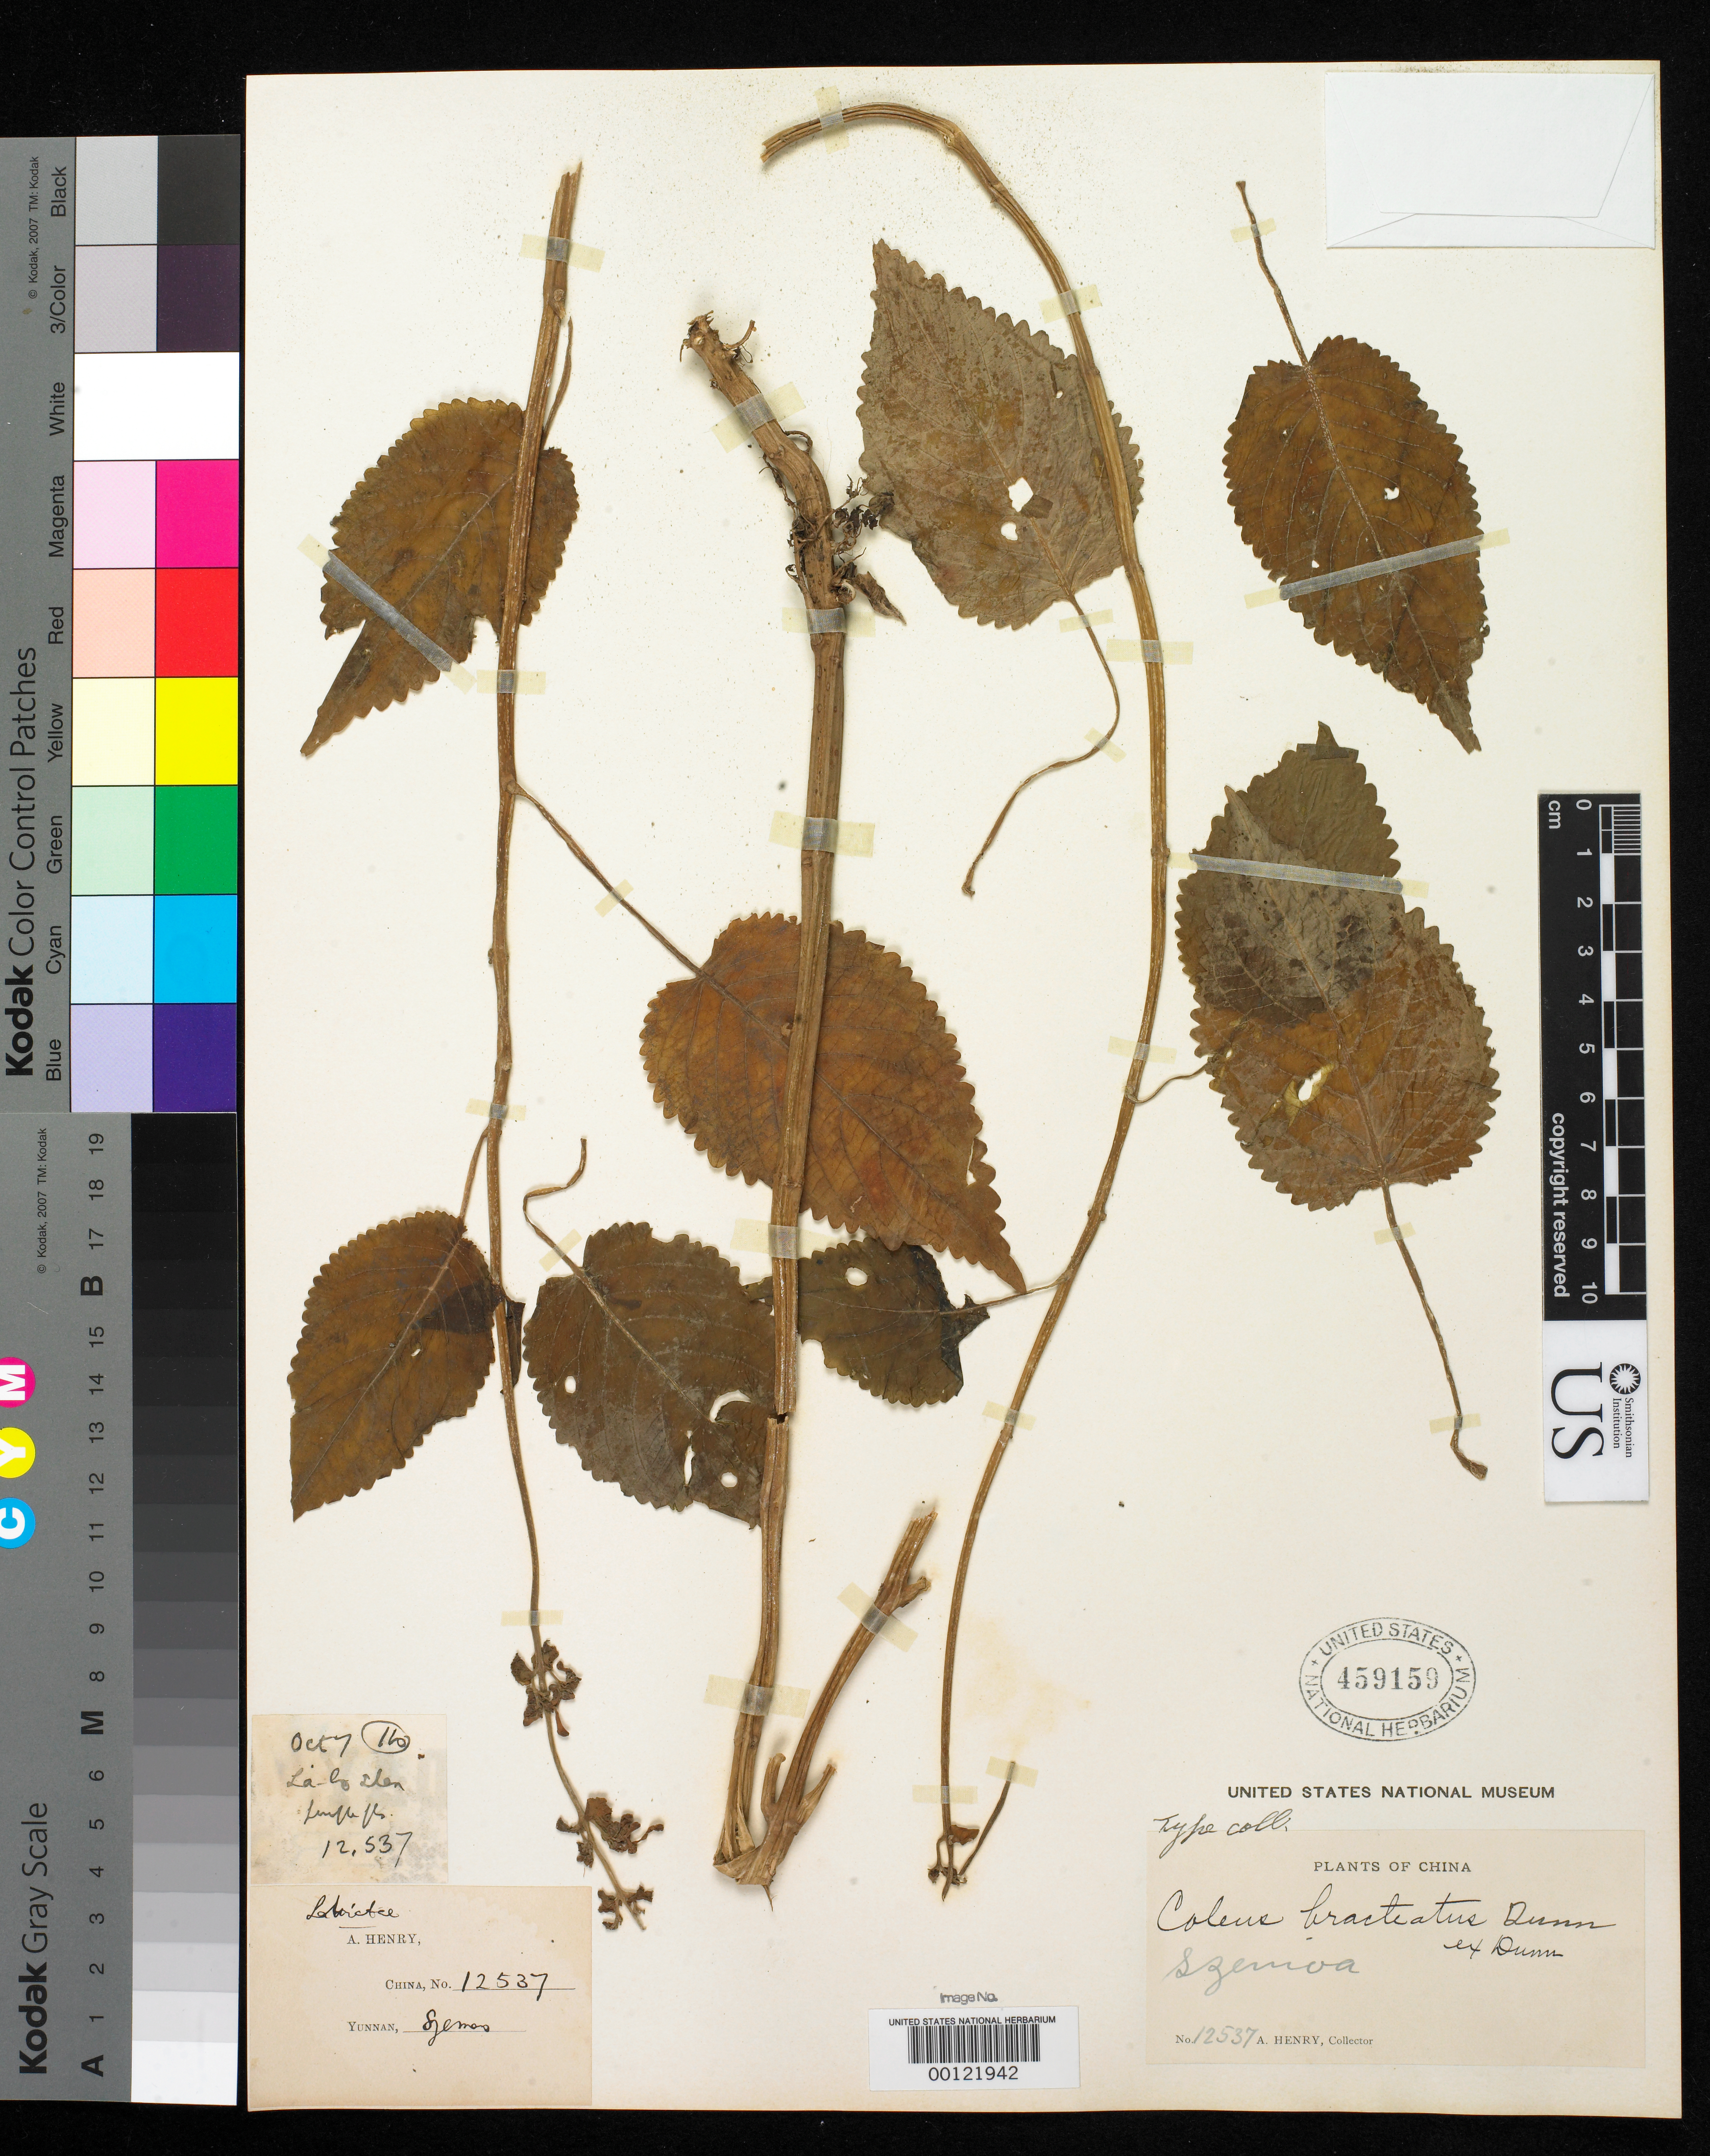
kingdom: Plantae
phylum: Tracheophyta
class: Magnoliopsida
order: Lamiales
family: Lamiaceae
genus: Coleus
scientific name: Coleus bracteatus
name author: Dunn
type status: Isotype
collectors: A. Henry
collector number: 12537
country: China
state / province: Yunnan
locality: Szemeo.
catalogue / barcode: US 459159